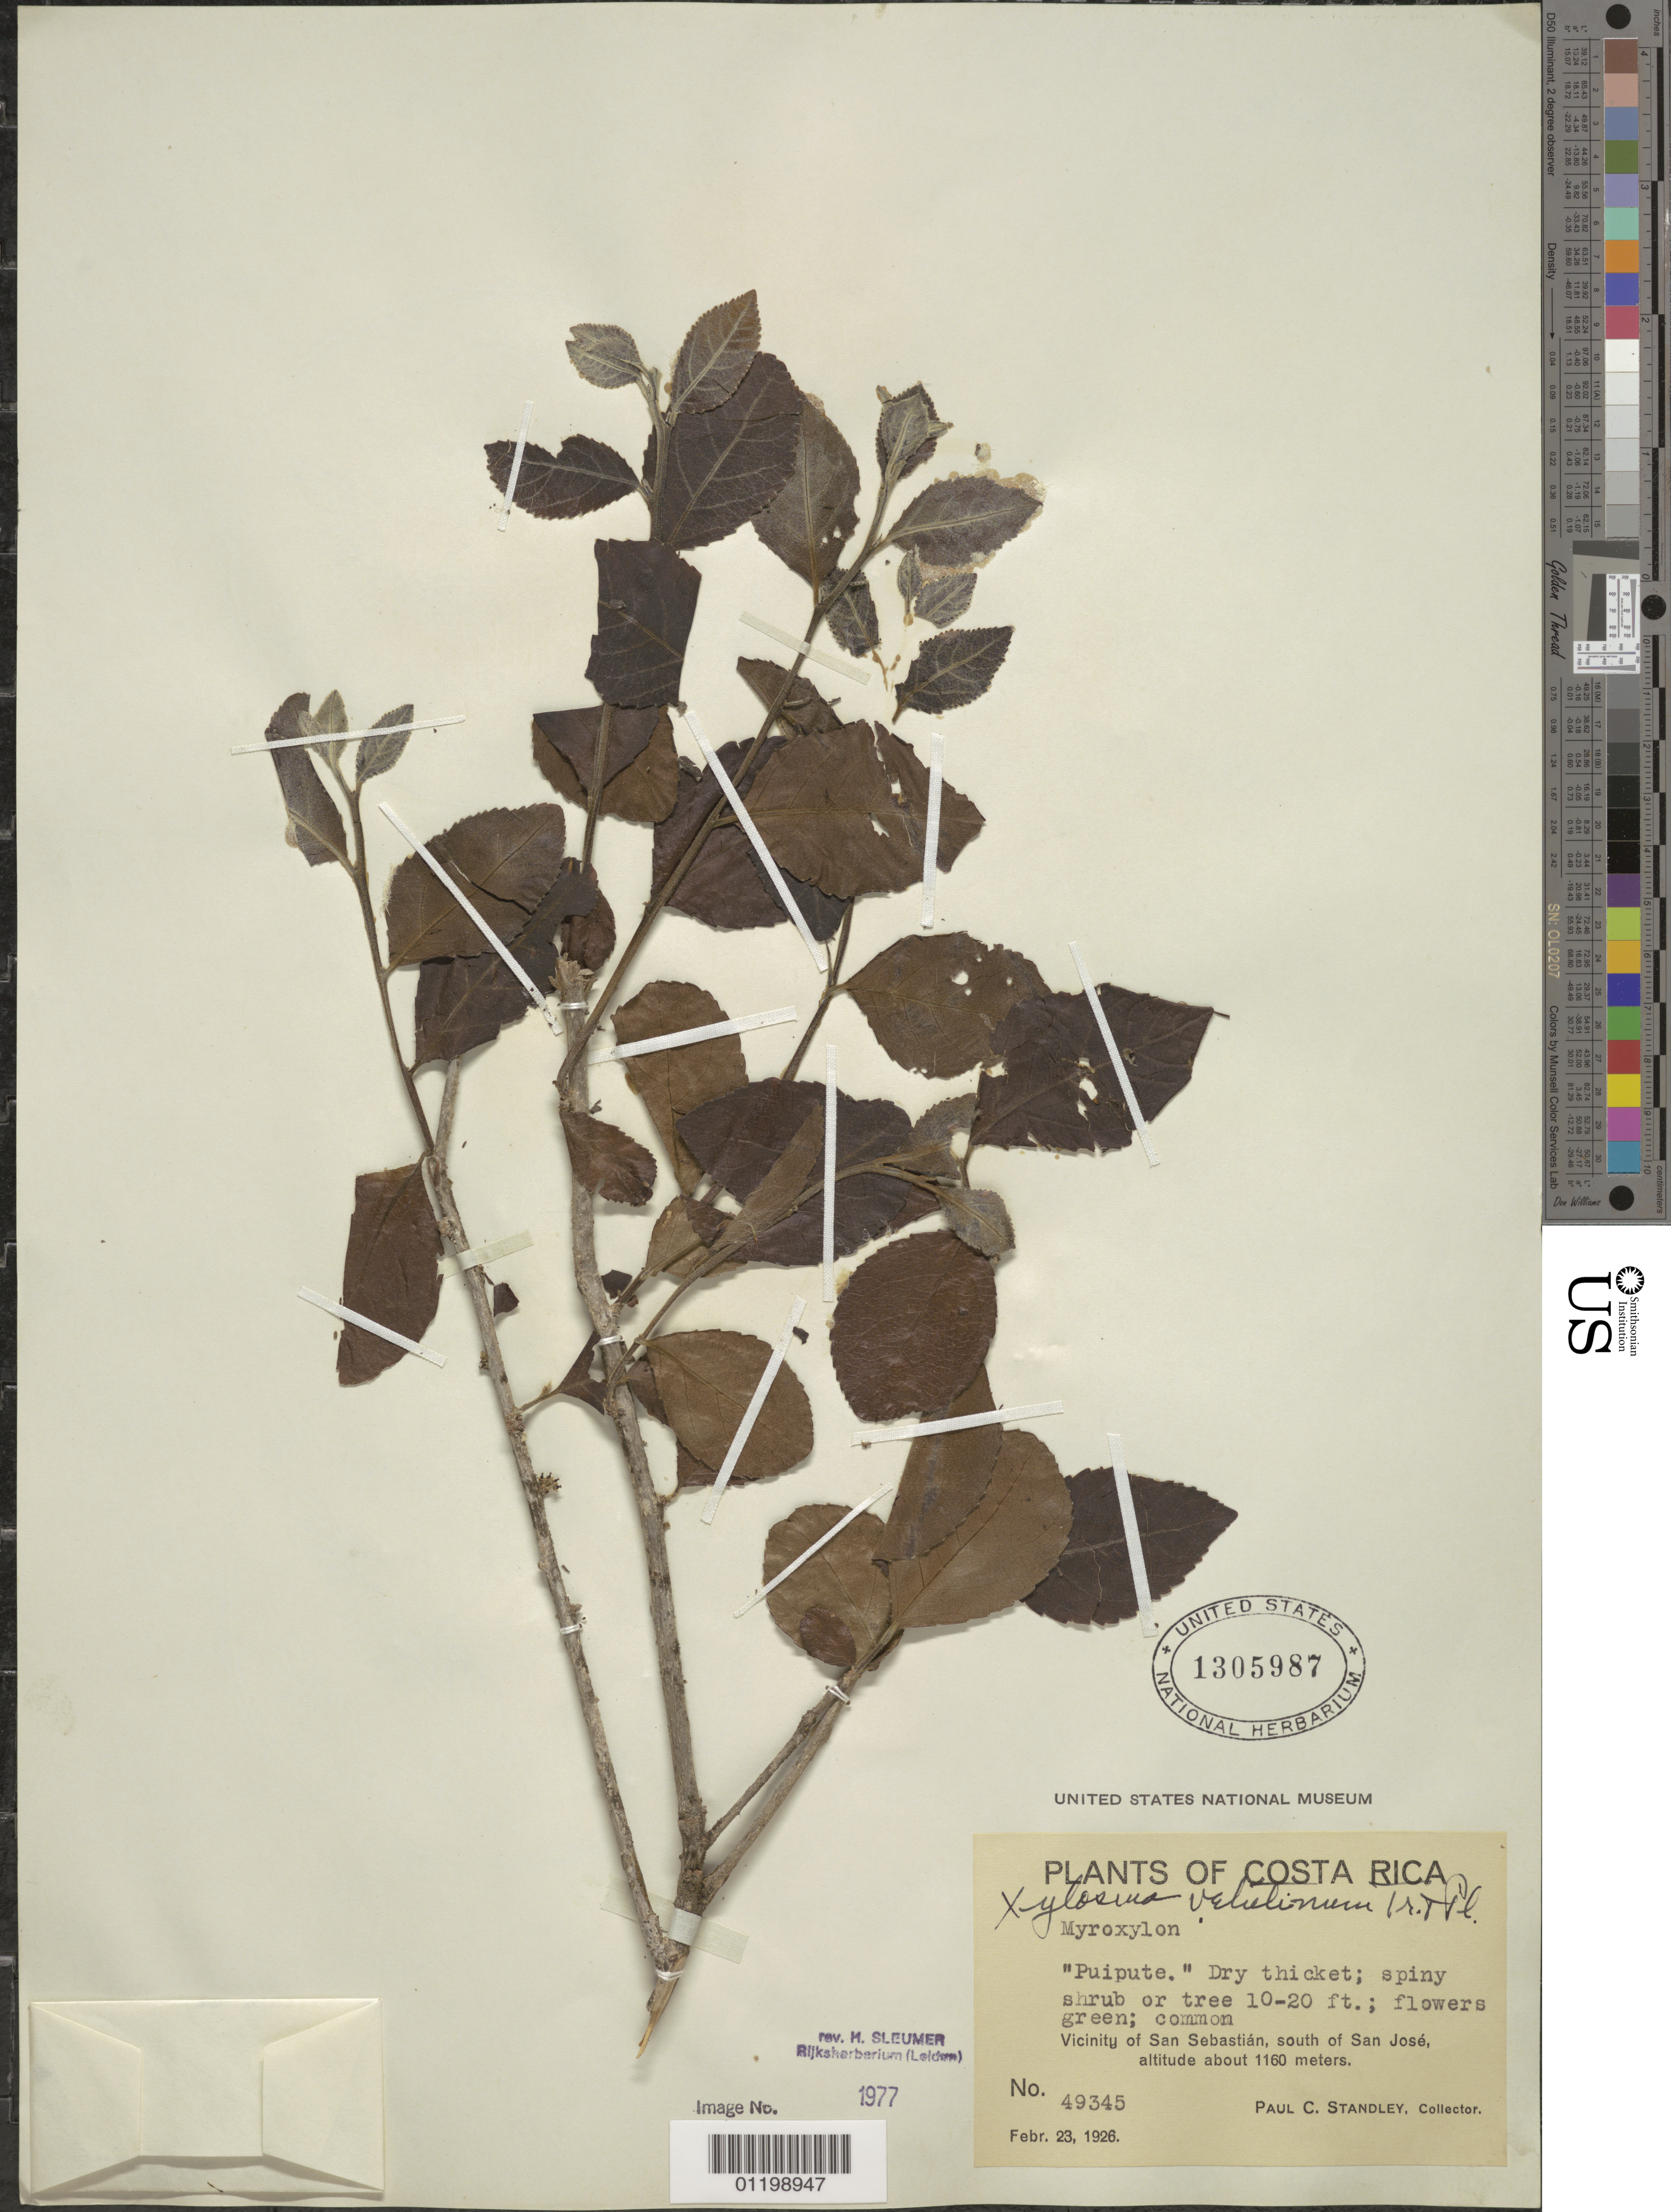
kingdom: Plantae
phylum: Tracheophyta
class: Magnoliopsida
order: Malpighiales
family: Salicaceae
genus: Xylosma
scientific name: Xylosma velutina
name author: (Tul.) Triana & Planch.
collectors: P. C. Standley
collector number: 49345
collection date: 1926-02-23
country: Costa Rica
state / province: San Jose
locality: Vicinity of San Sebastian, south of San Jose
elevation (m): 1160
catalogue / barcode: US 1305987